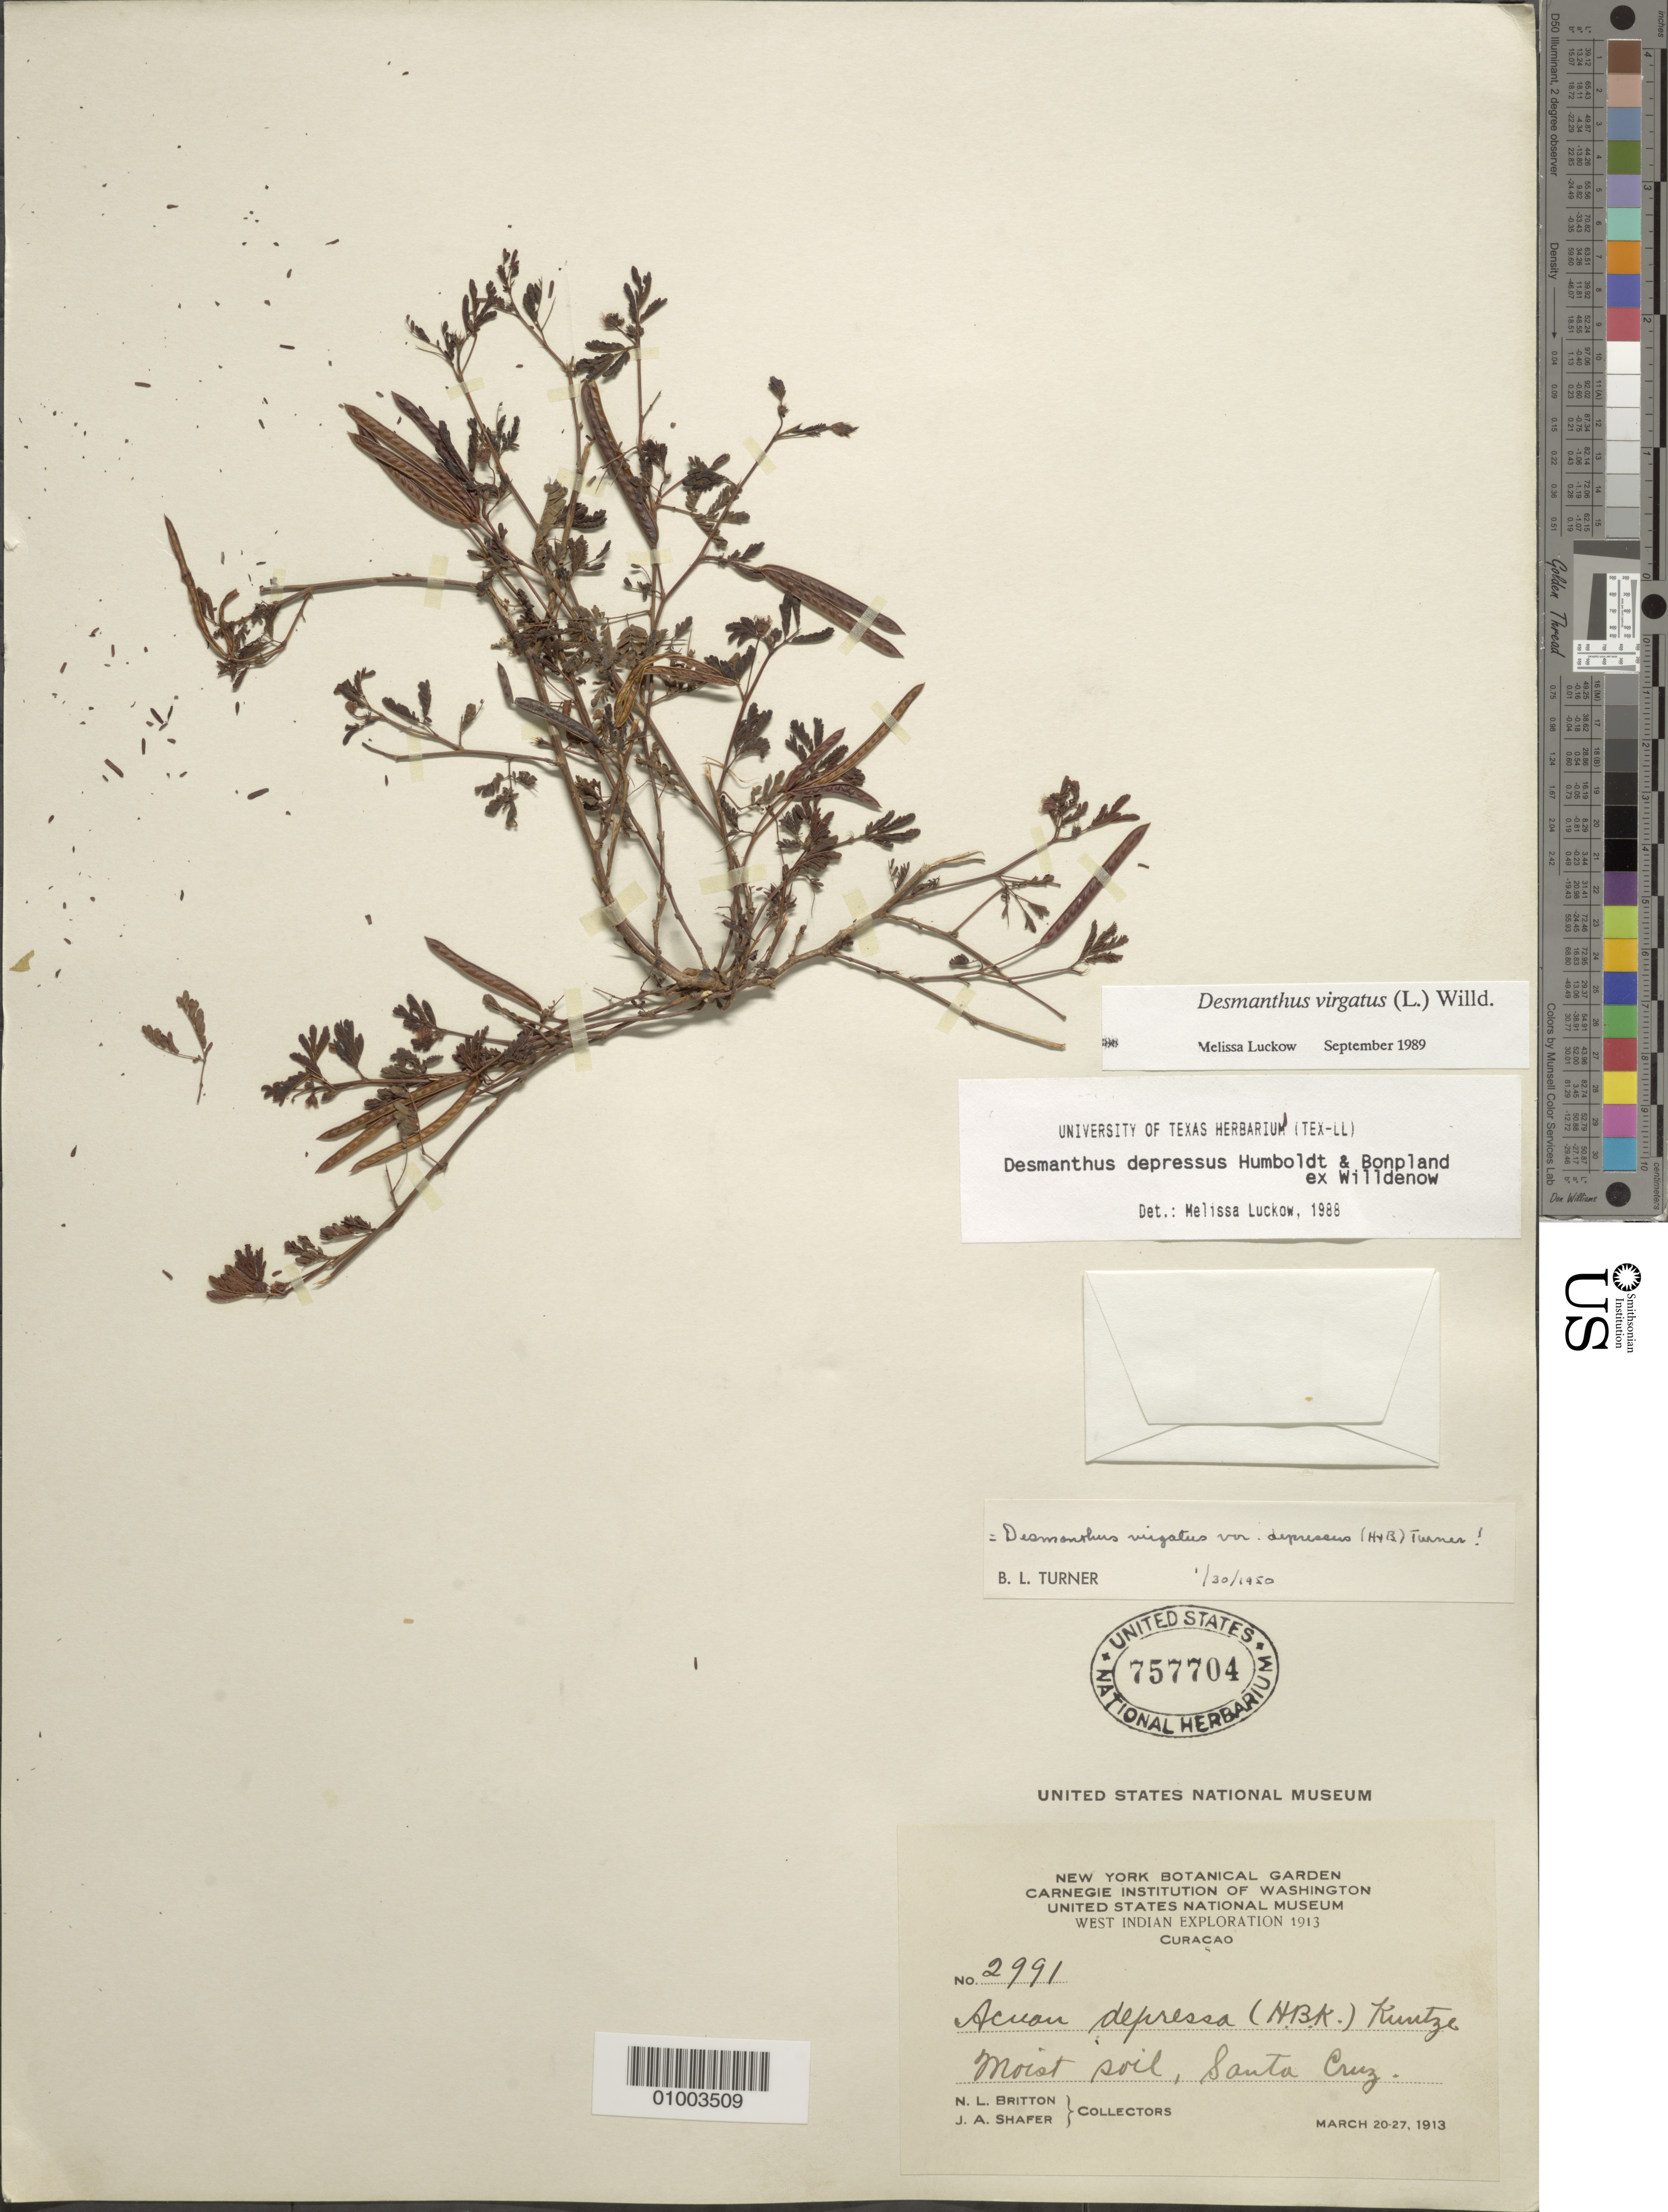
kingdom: Plantae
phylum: Tracheophyta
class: Magnoliopsida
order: Fabales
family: Fabaceae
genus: Desmanthus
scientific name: Desmanthus virgatus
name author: (L.) Willd.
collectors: N. Britton & J. A. Shafer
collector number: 2991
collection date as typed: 20 Mar 1913 to 27 Mar 1913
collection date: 1913-03-20/1913-03-27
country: Curaçao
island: Curaçao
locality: West Indian exploration - Acuan depressa. Kuntze.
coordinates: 0 N, 0 E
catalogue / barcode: US 757704